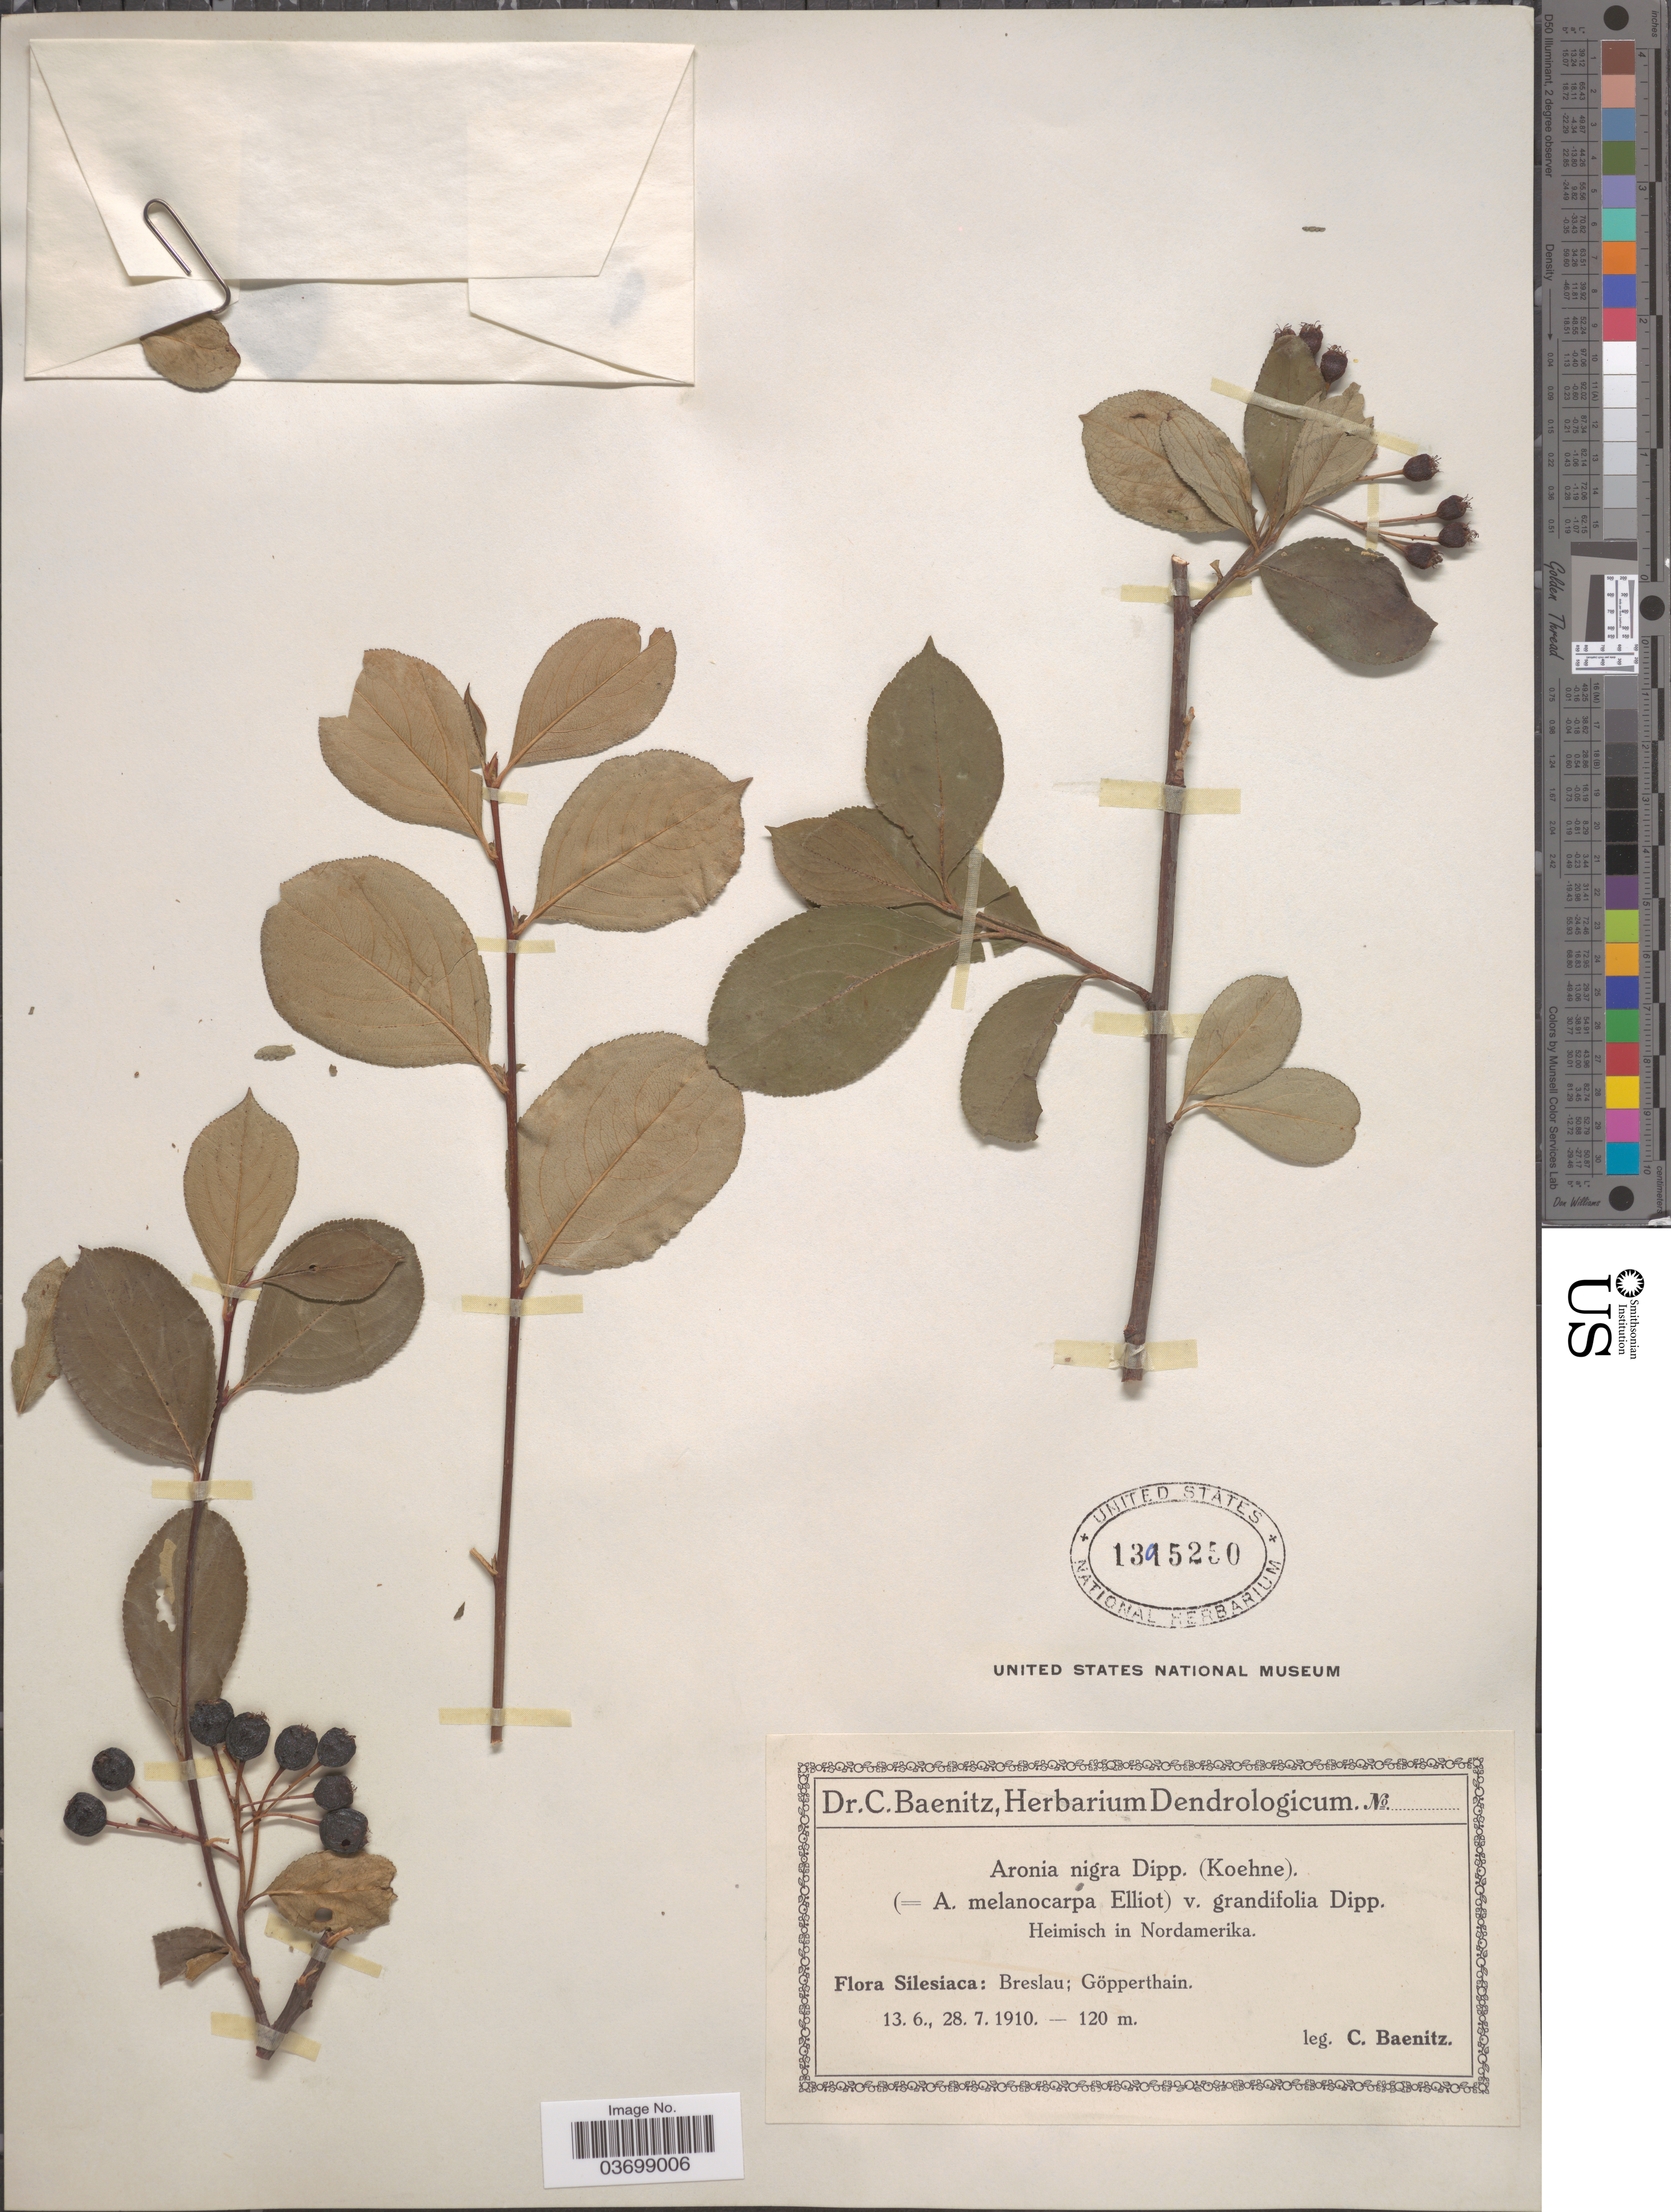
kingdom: Plantae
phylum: Tracheophyta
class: Magnoliopsida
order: Rosales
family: Rosaceae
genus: Aronia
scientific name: Aronia sp.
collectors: C. G. Baenitz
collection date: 1910-06-13/1910-07-28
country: Poland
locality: Silesiaca: Breslau; Göpperthain.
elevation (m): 120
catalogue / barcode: US 1395250